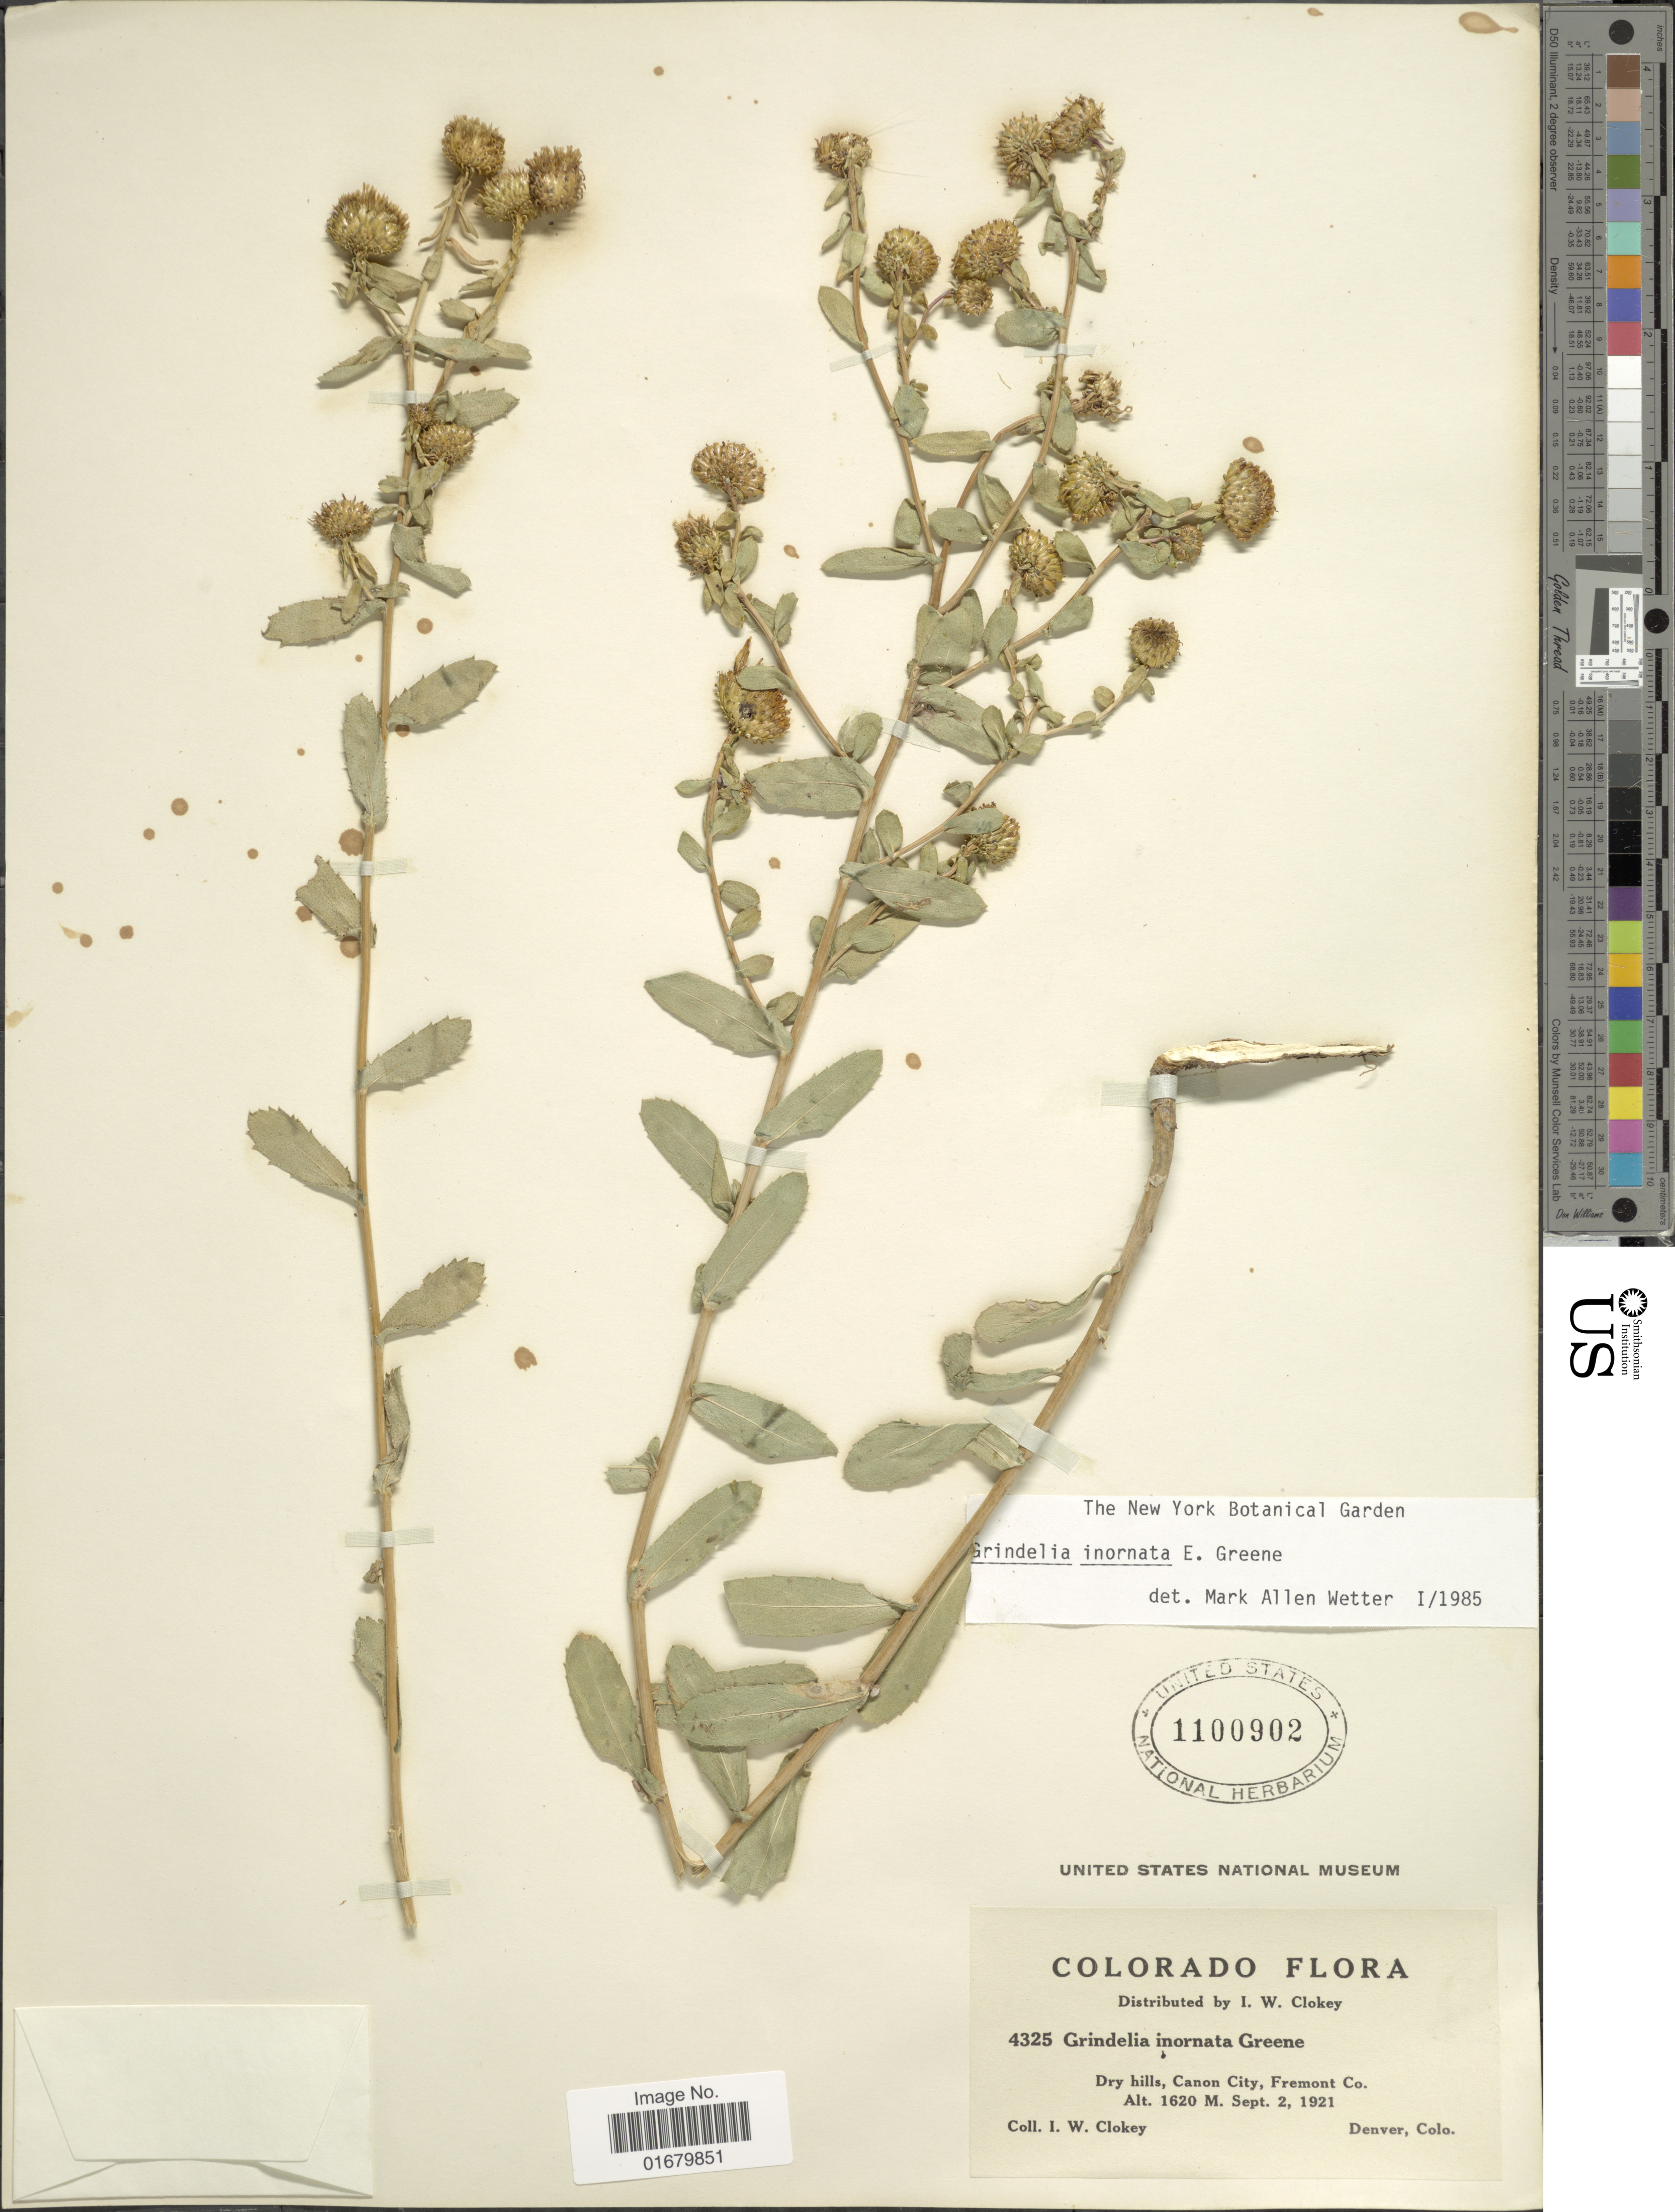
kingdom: Plantae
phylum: Tracheophyta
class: Magnoliopsida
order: Asterales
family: Asteraceae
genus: Grindelia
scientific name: Grindelia inornata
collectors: I. W. Clokey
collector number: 4325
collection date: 1921-09-02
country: United States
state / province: Colorado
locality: Canon City, Fremont Co. Denver, Colo.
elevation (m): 1620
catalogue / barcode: US 1100902